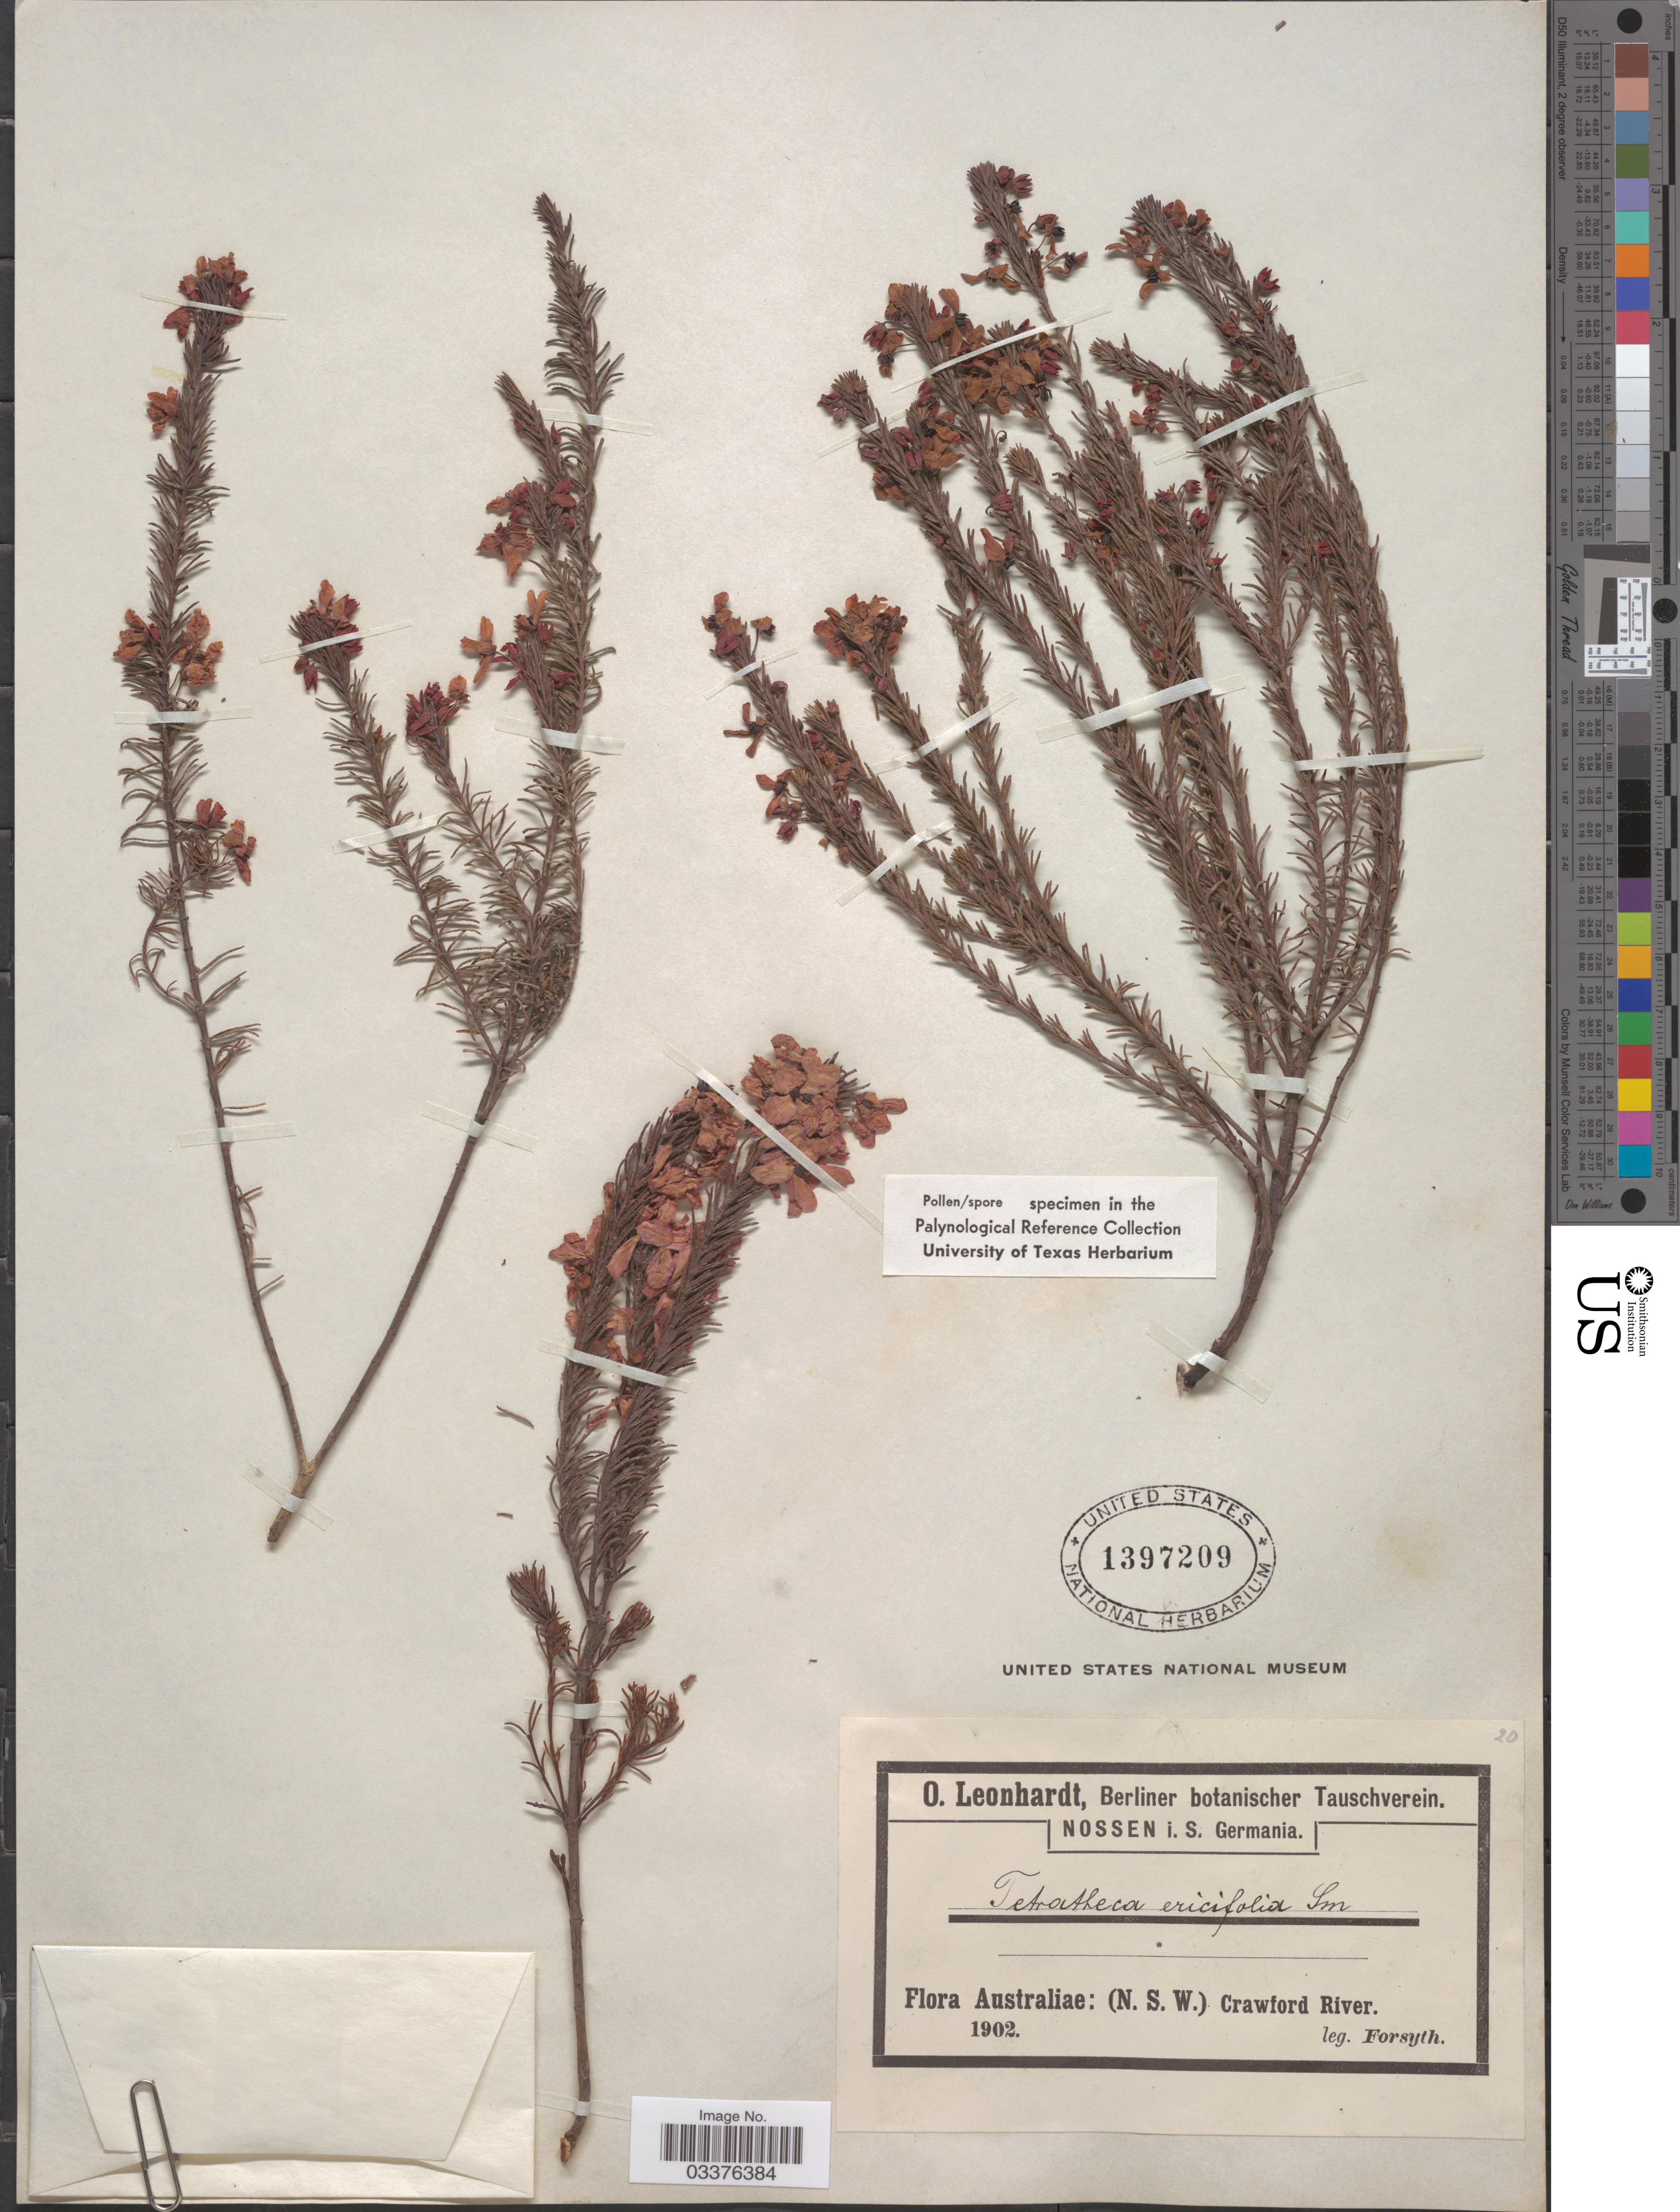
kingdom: Plantae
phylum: Tracheophyta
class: Magnoliopsida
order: Oxalidales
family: Elaeocarpaceae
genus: Tetratheca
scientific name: Tetratheca ericifolia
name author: F. Muell.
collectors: -- Forsyth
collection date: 1902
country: Australia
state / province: New South Wales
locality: Crawford River.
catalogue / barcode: US 1397209